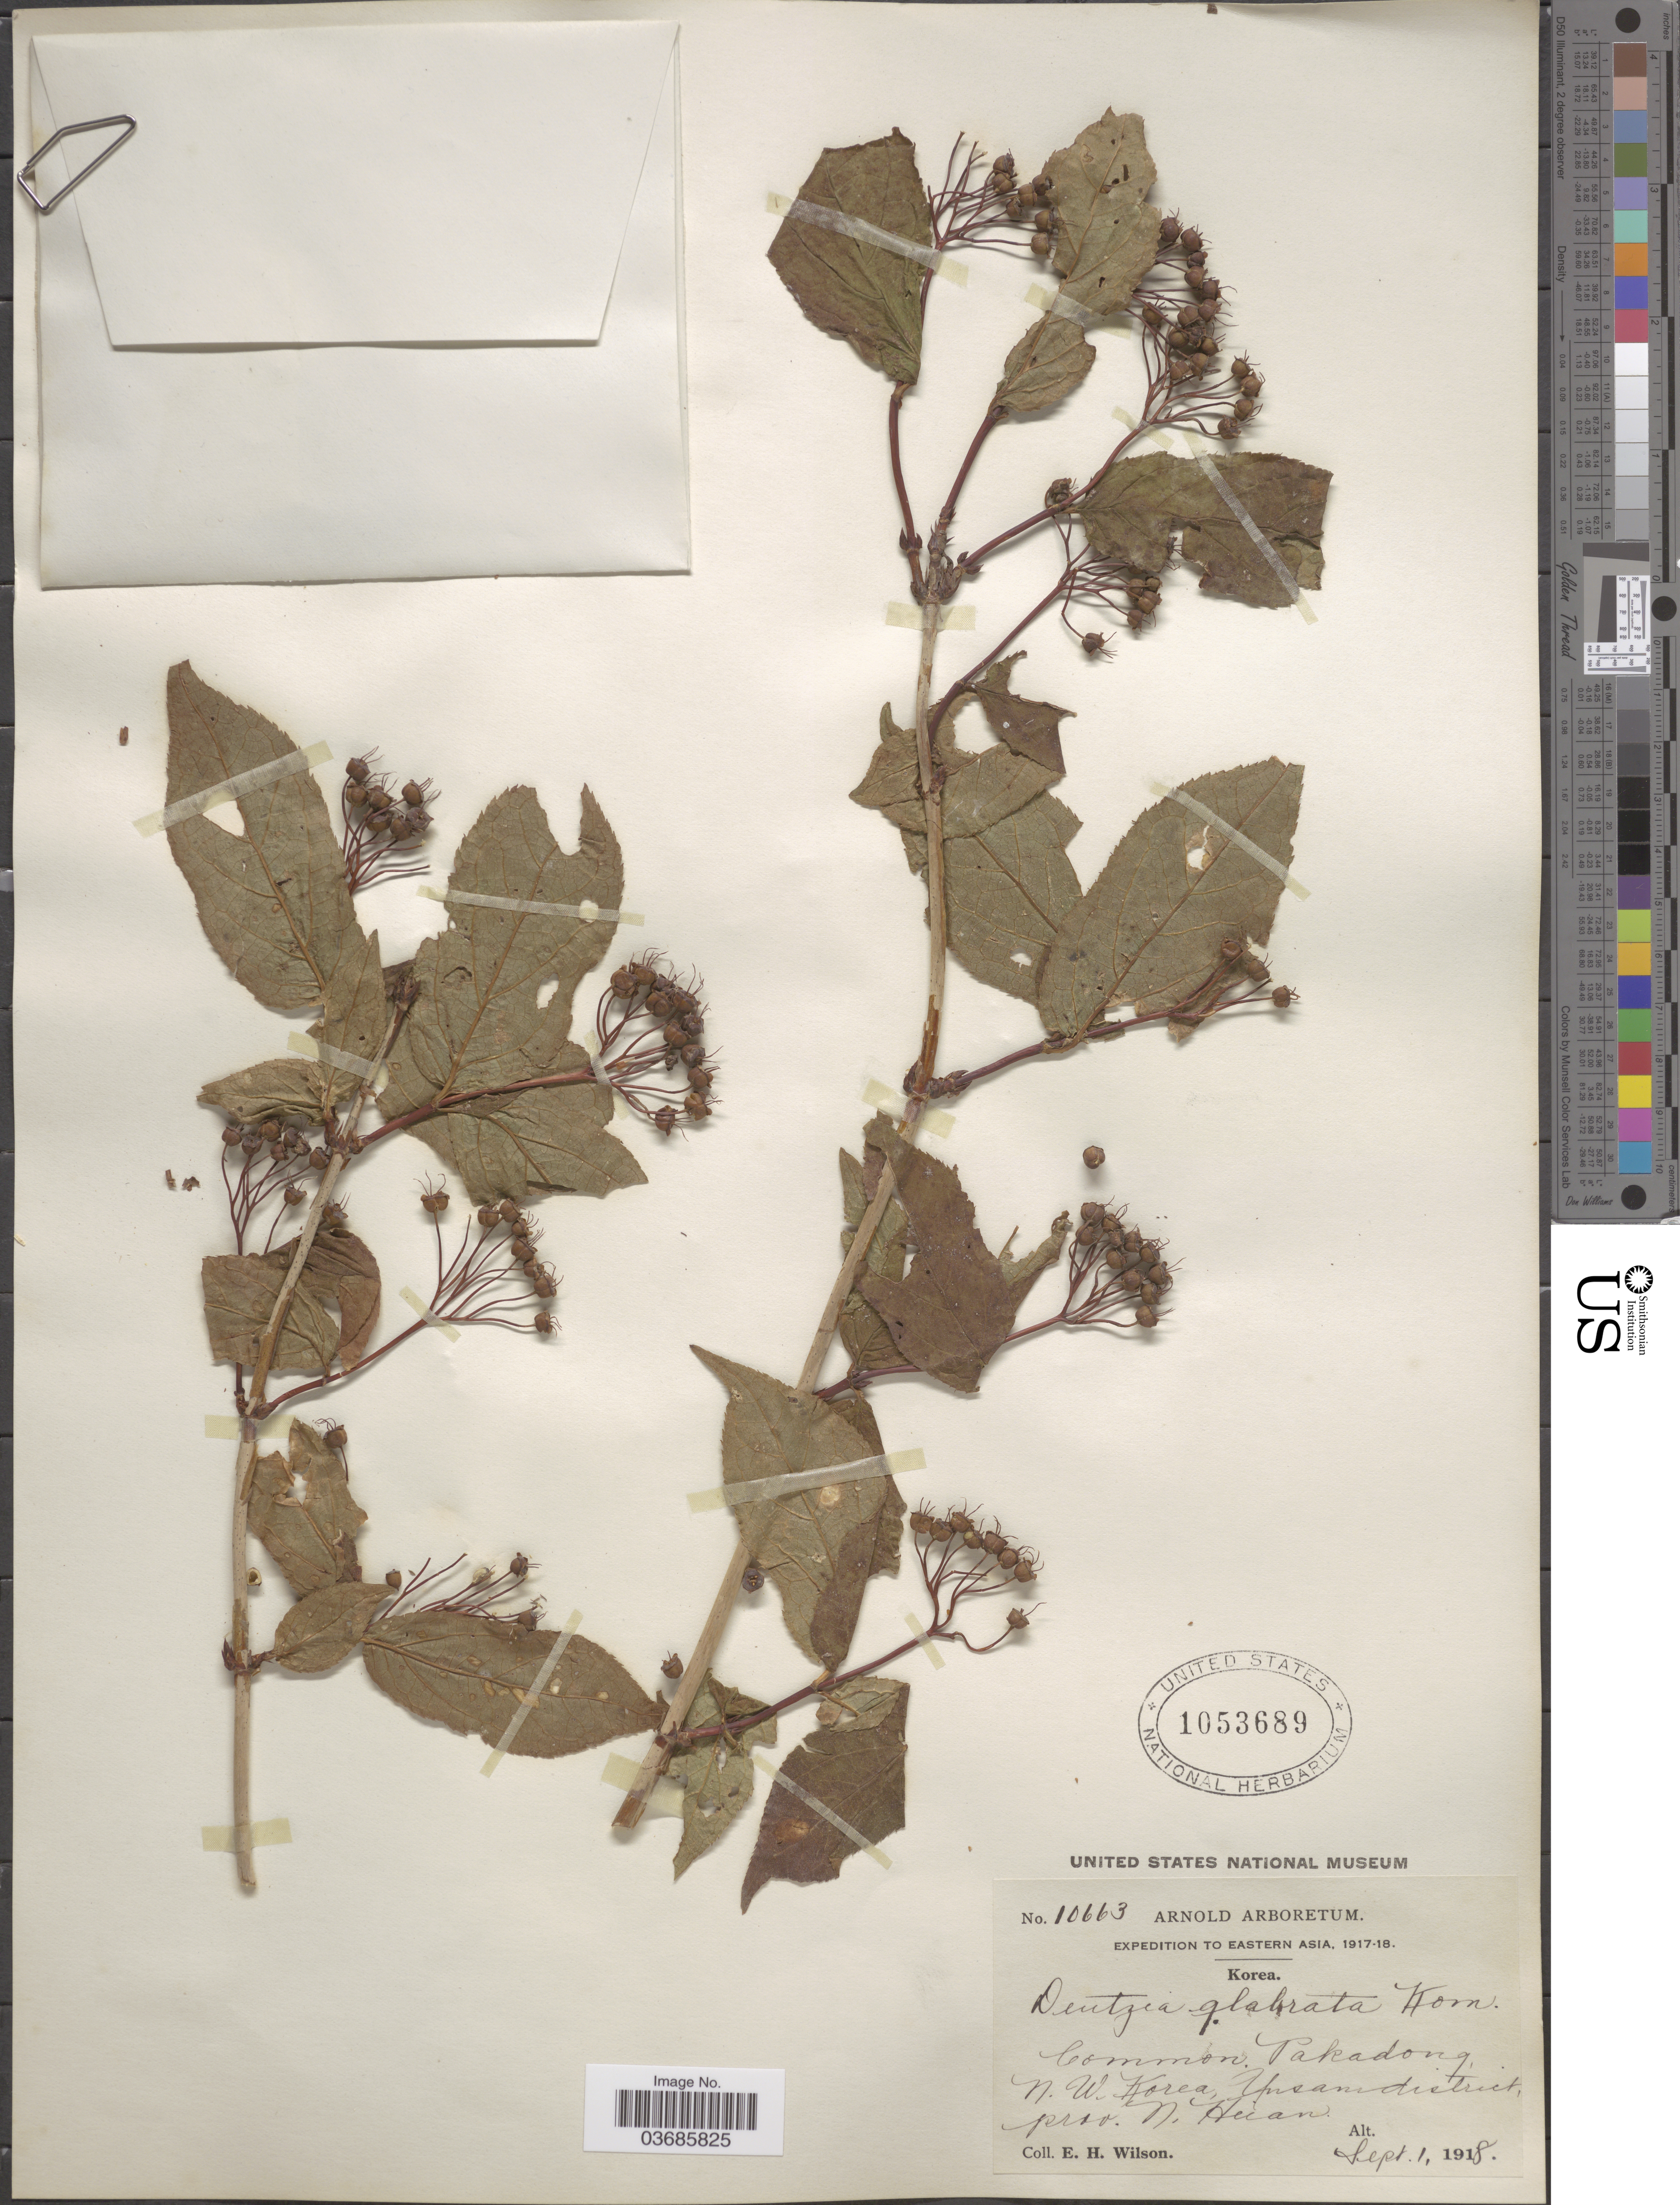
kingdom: Plantae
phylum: Tracheophyta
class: Magnoliopsida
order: Cornales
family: Hydrangeaceae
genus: Deutzia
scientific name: Deutzia glabrata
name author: Kom.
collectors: E. Wilson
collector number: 10663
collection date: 1918-09-01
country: North Korea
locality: Expedition to Eastern Asia, 1917-18. Common. Pakadong, N. W. Korea, Unsan district, prov. N. Heian.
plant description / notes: Fruit temporarily sampled for micro-CT scanning.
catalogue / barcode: US 1053689